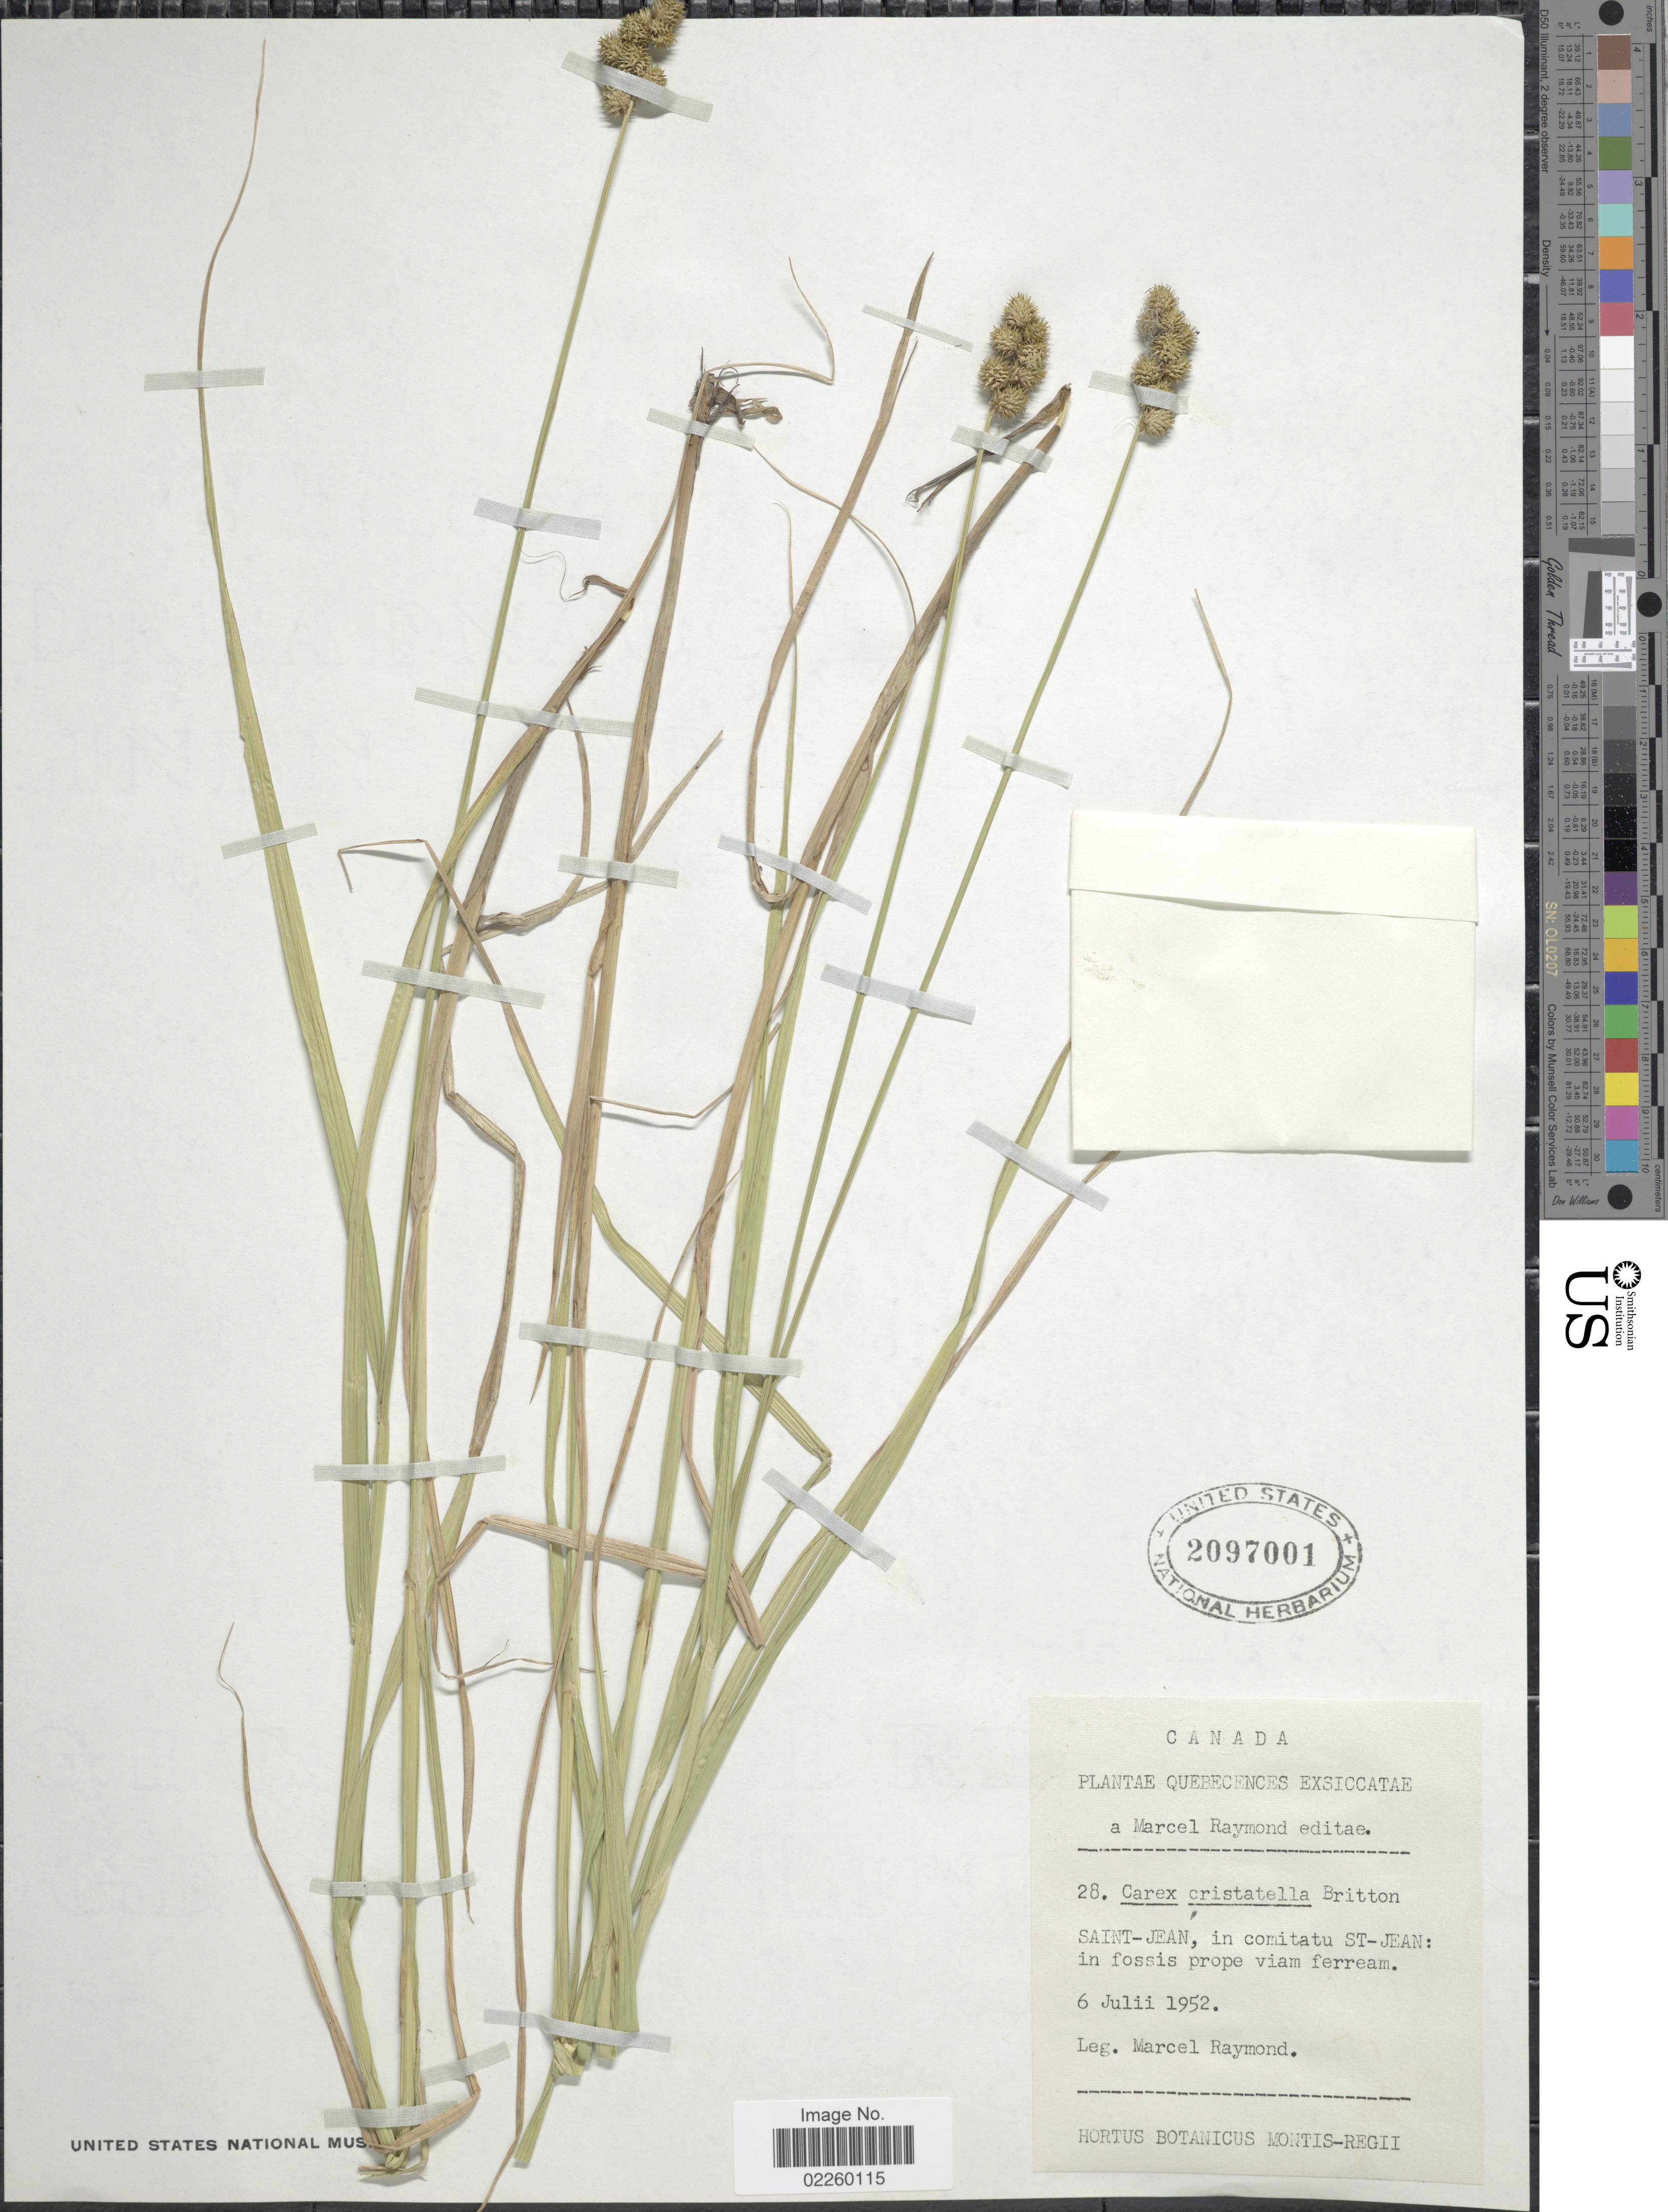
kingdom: Plantae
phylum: Tracheophyta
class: Liliopsida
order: Poales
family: Cyperaceae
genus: Carex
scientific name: Carex cristatella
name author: Britton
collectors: M. Raymond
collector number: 28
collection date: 1952-07-06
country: Canada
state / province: Quebec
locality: Saint-Jean, in comitatu St-Jean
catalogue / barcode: US 2097001